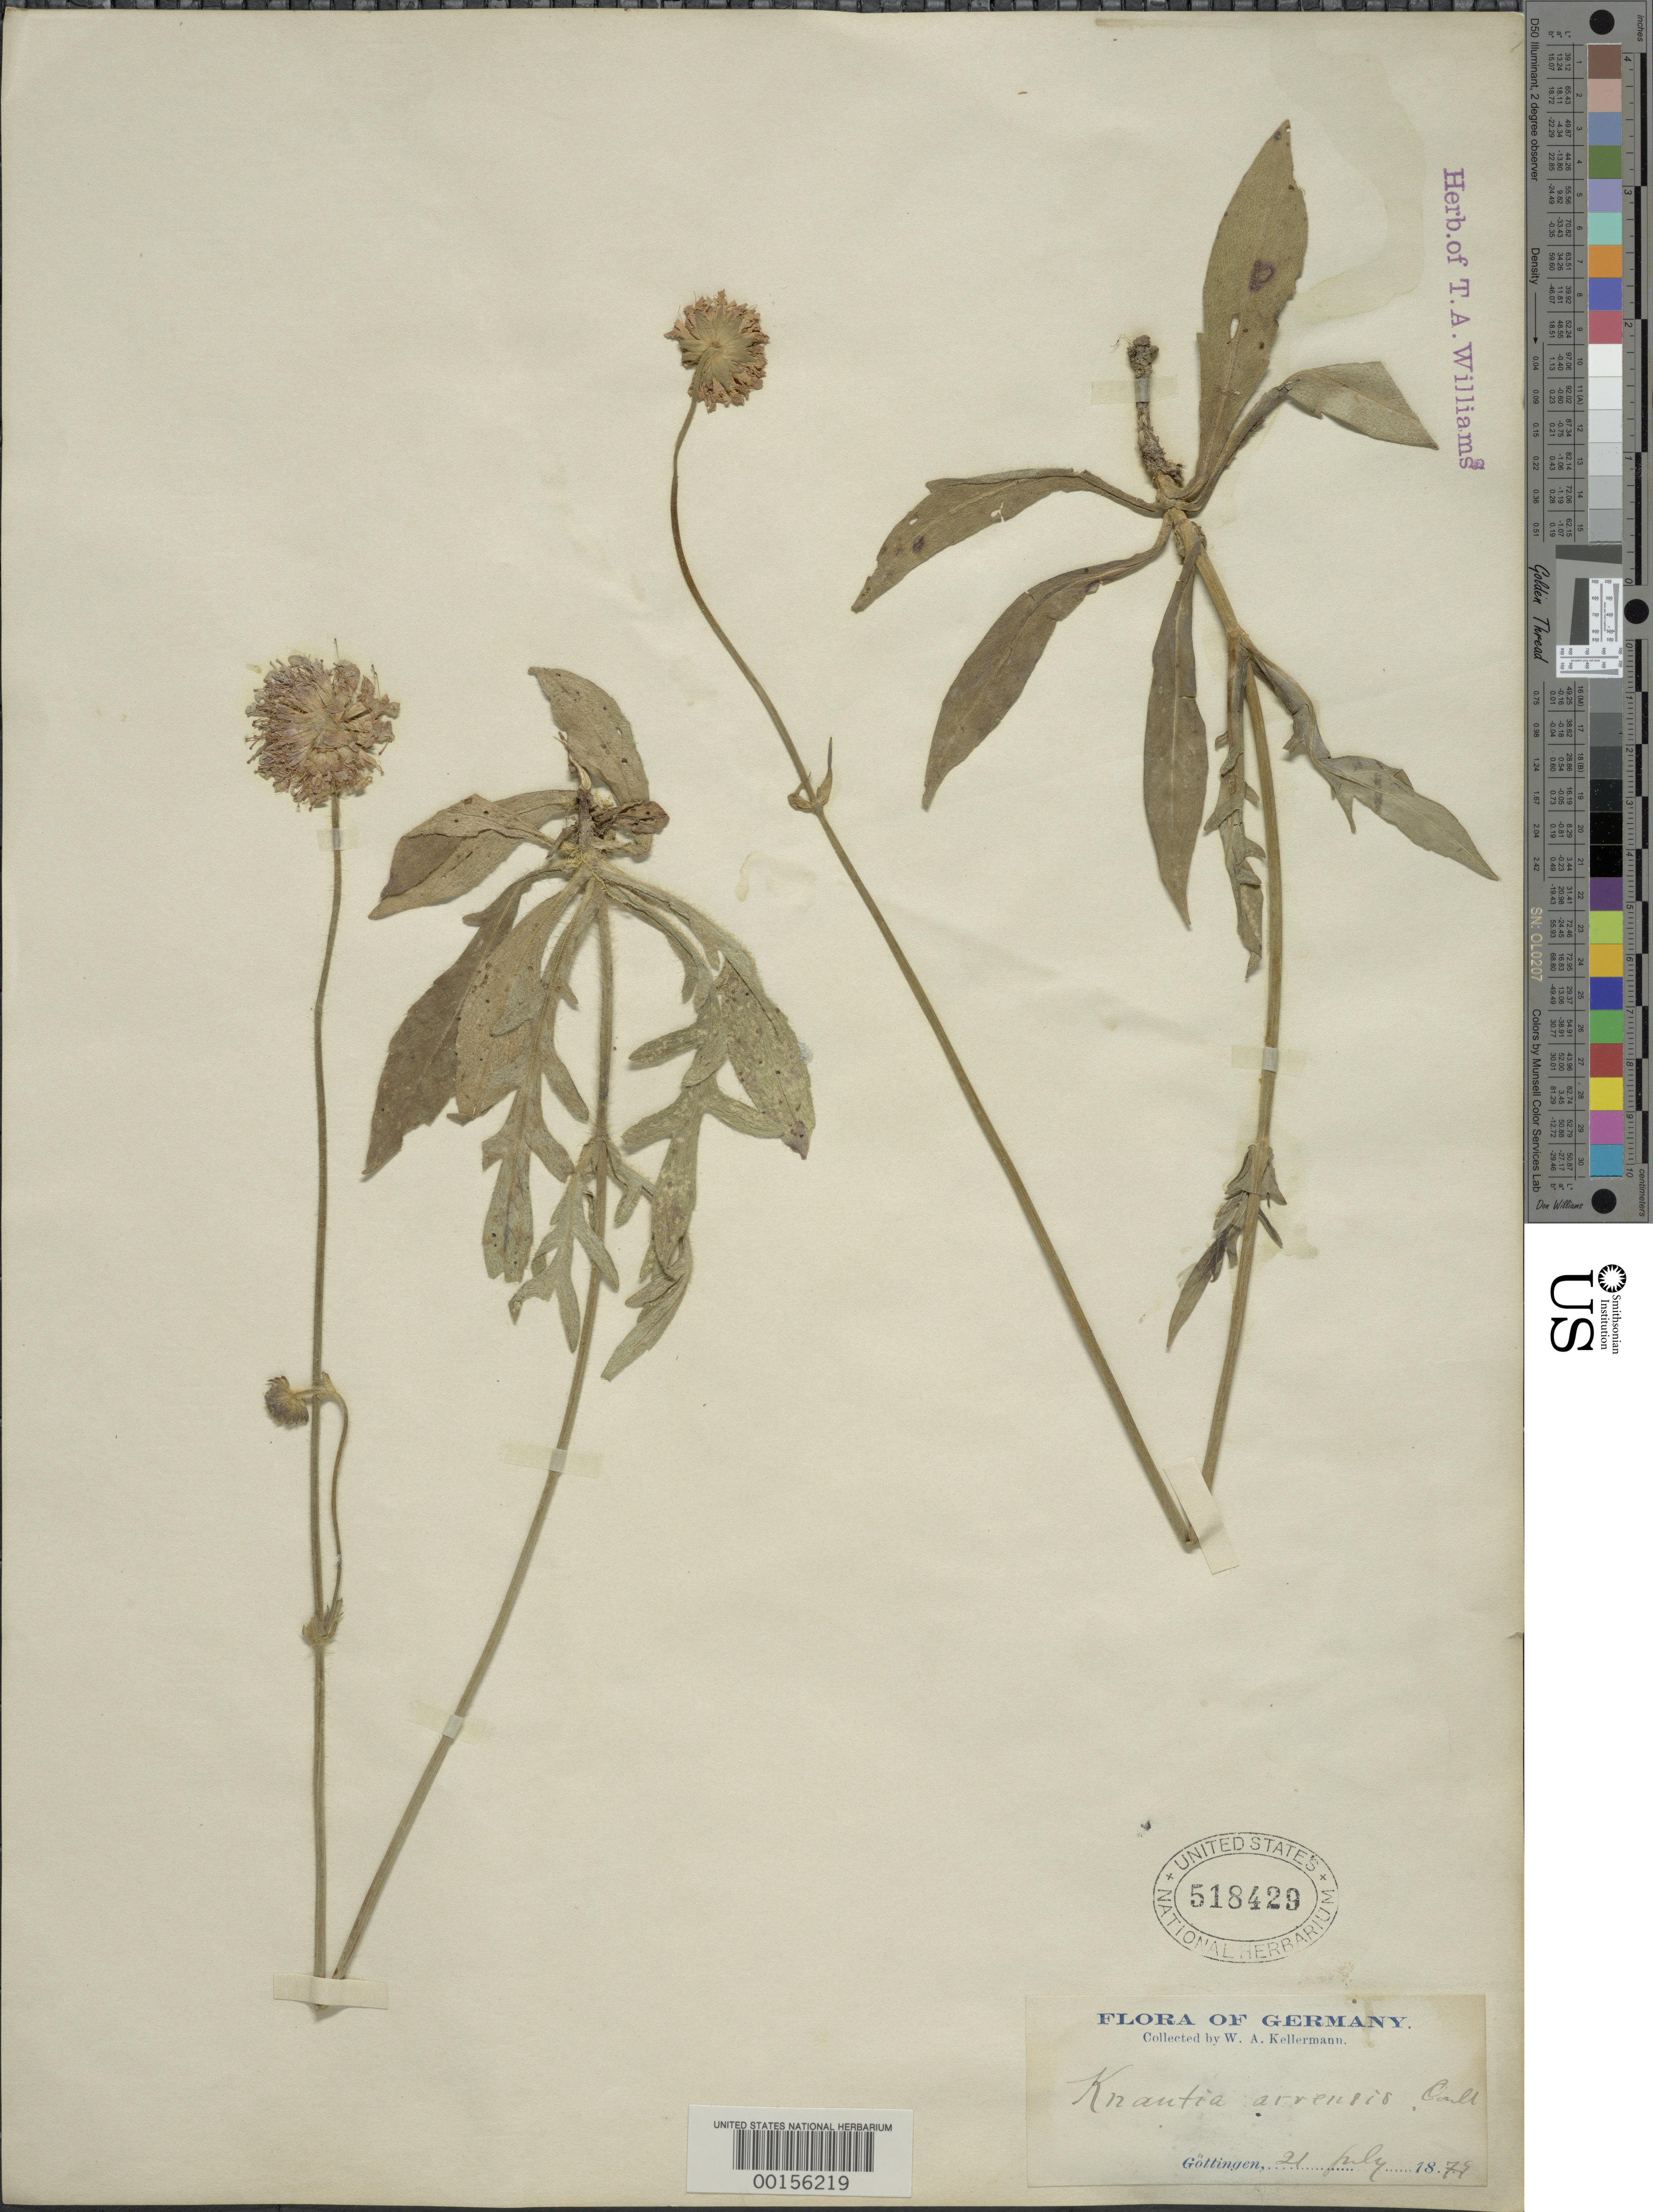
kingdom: Plantae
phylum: Tracheophyta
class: Magnoliopsida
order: Dipsacales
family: Caprifoliaceae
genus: Knautia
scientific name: Knautia arvensis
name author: (L.) Coult.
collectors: W. A. Kellerman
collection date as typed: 21 Jul 1879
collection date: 1879-07-21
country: Germany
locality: Gottingen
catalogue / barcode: US 518429